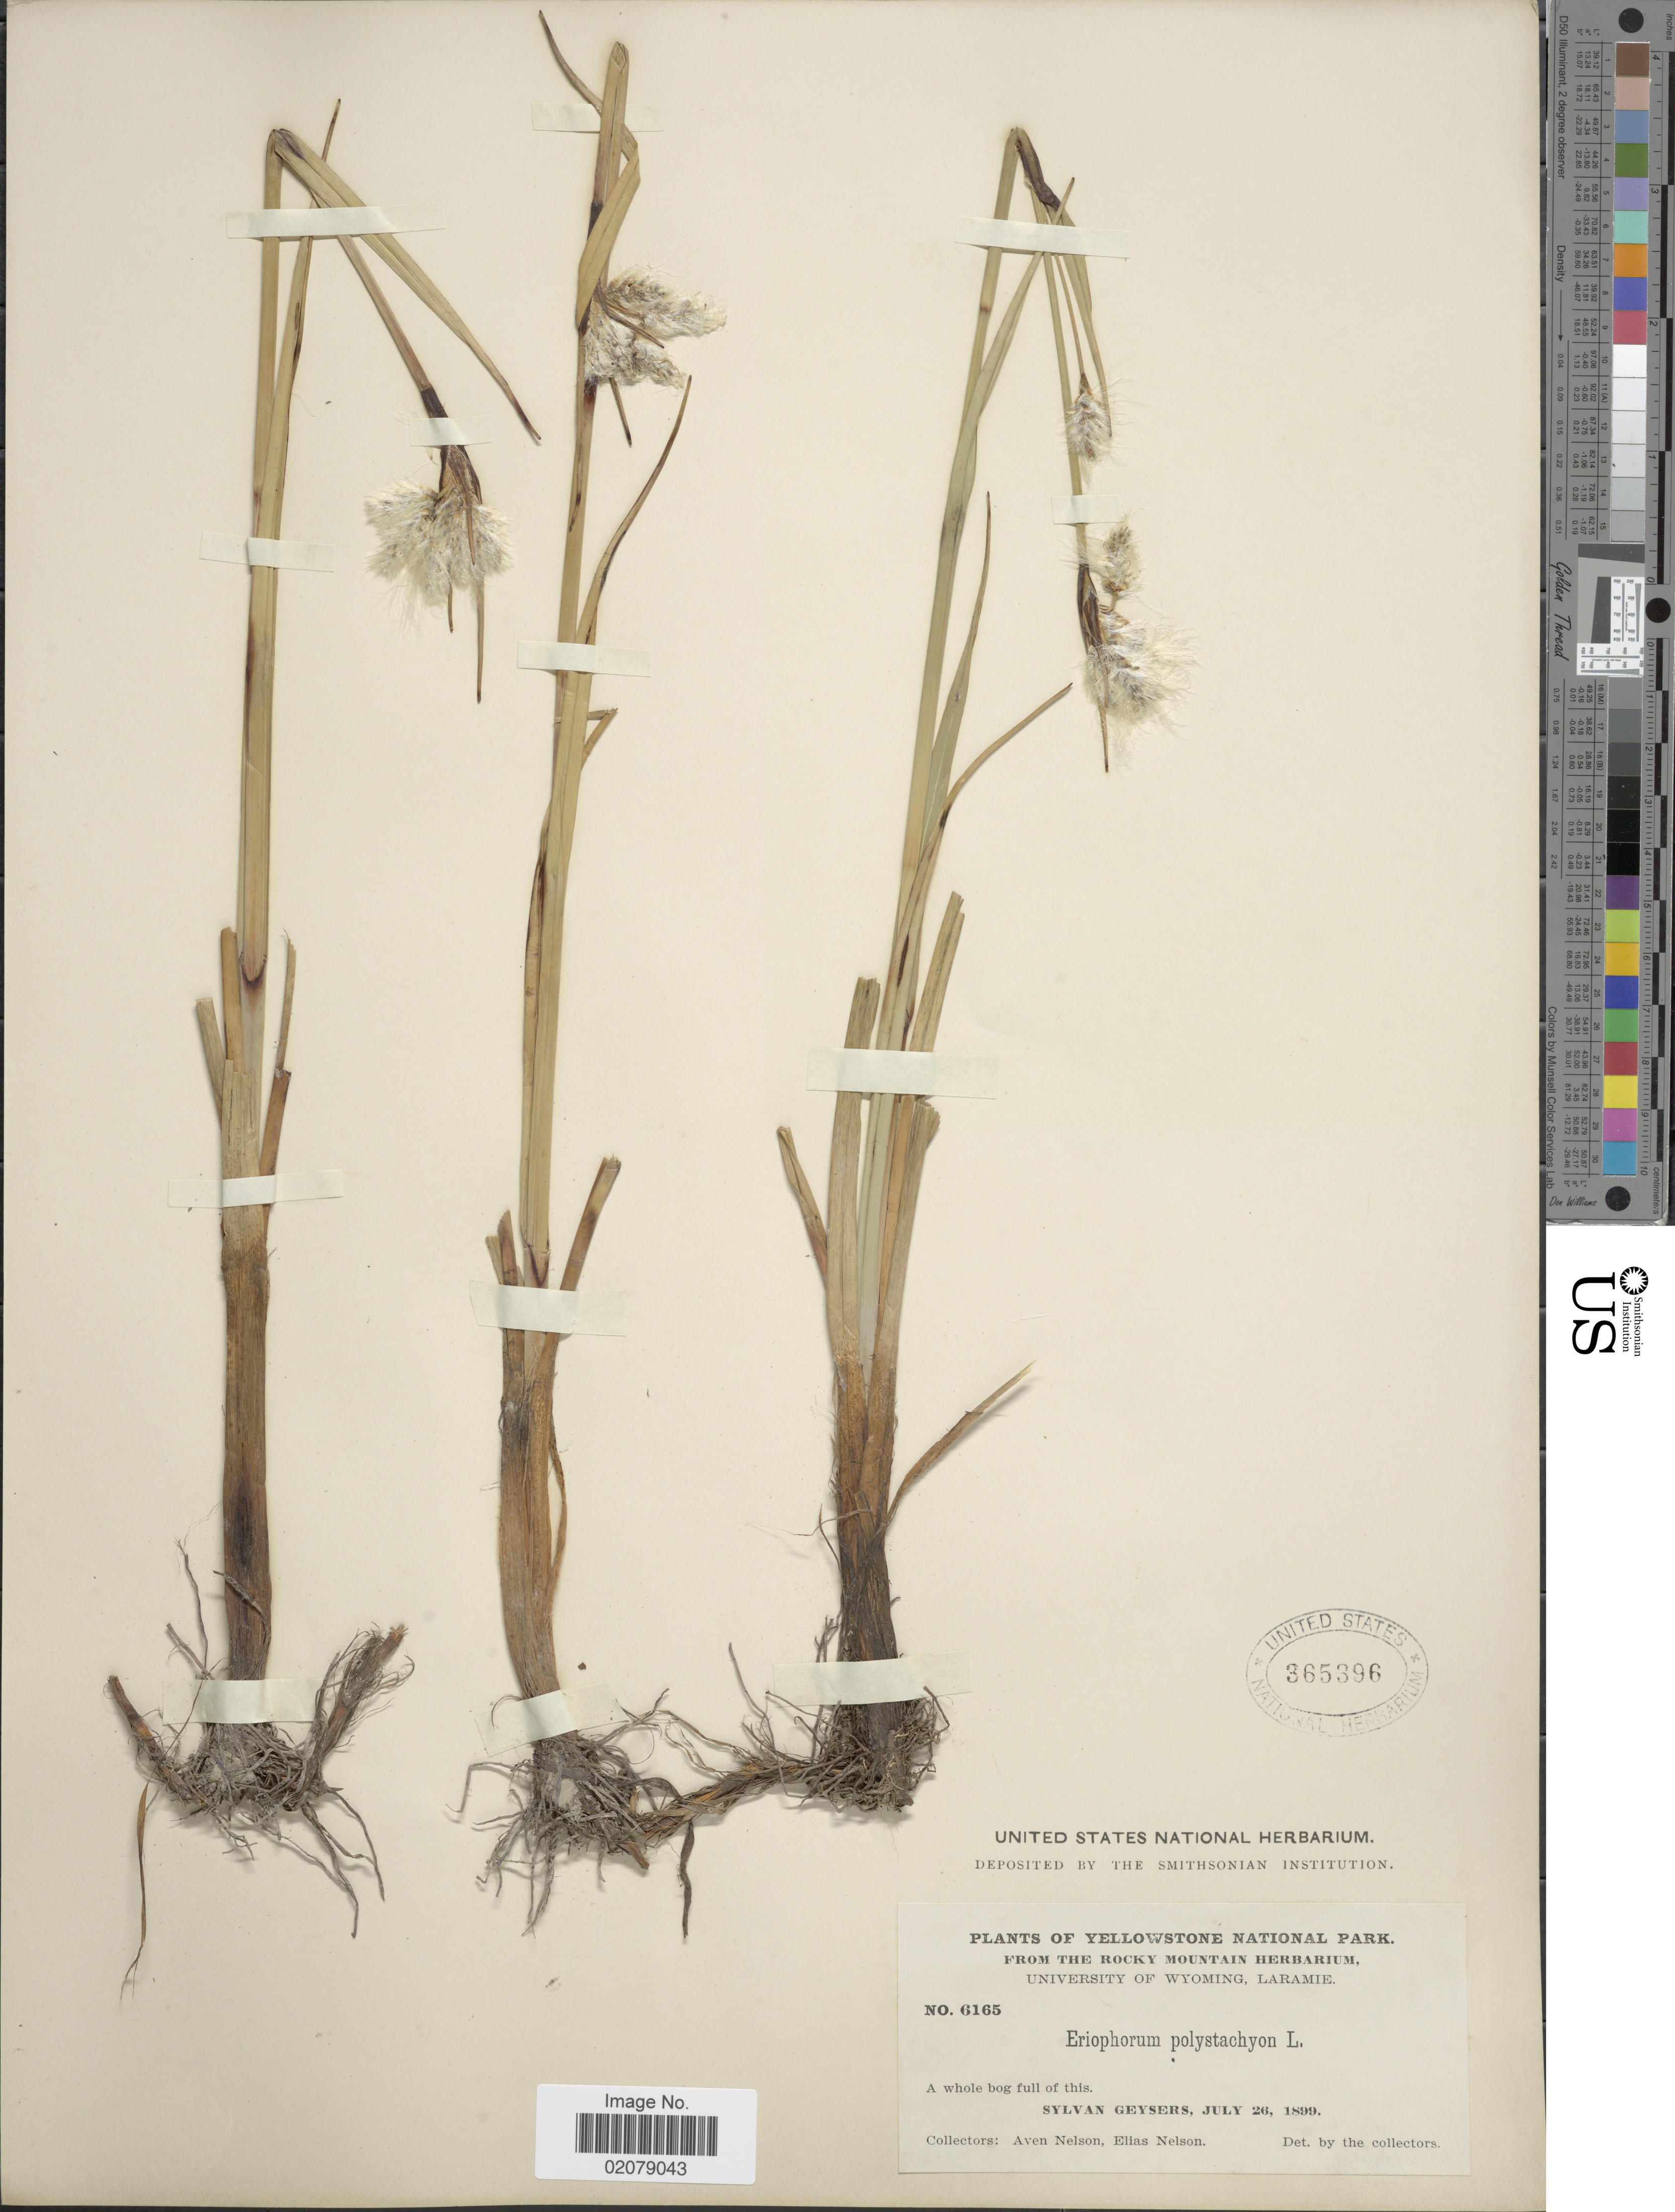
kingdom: Plantae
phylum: Tracheophyta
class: Liliopsida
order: Poales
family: Cyperaceae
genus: Eriophorum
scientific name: Eriophorum viridicarinatum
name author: (Englem.) Fernald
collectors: A. Nelson & E. Nelson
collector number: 6165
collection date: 1899-07-26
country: United States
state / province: Wyoming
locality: Yellowstone National Park, Sylvan Geysers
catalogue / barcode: US 365396